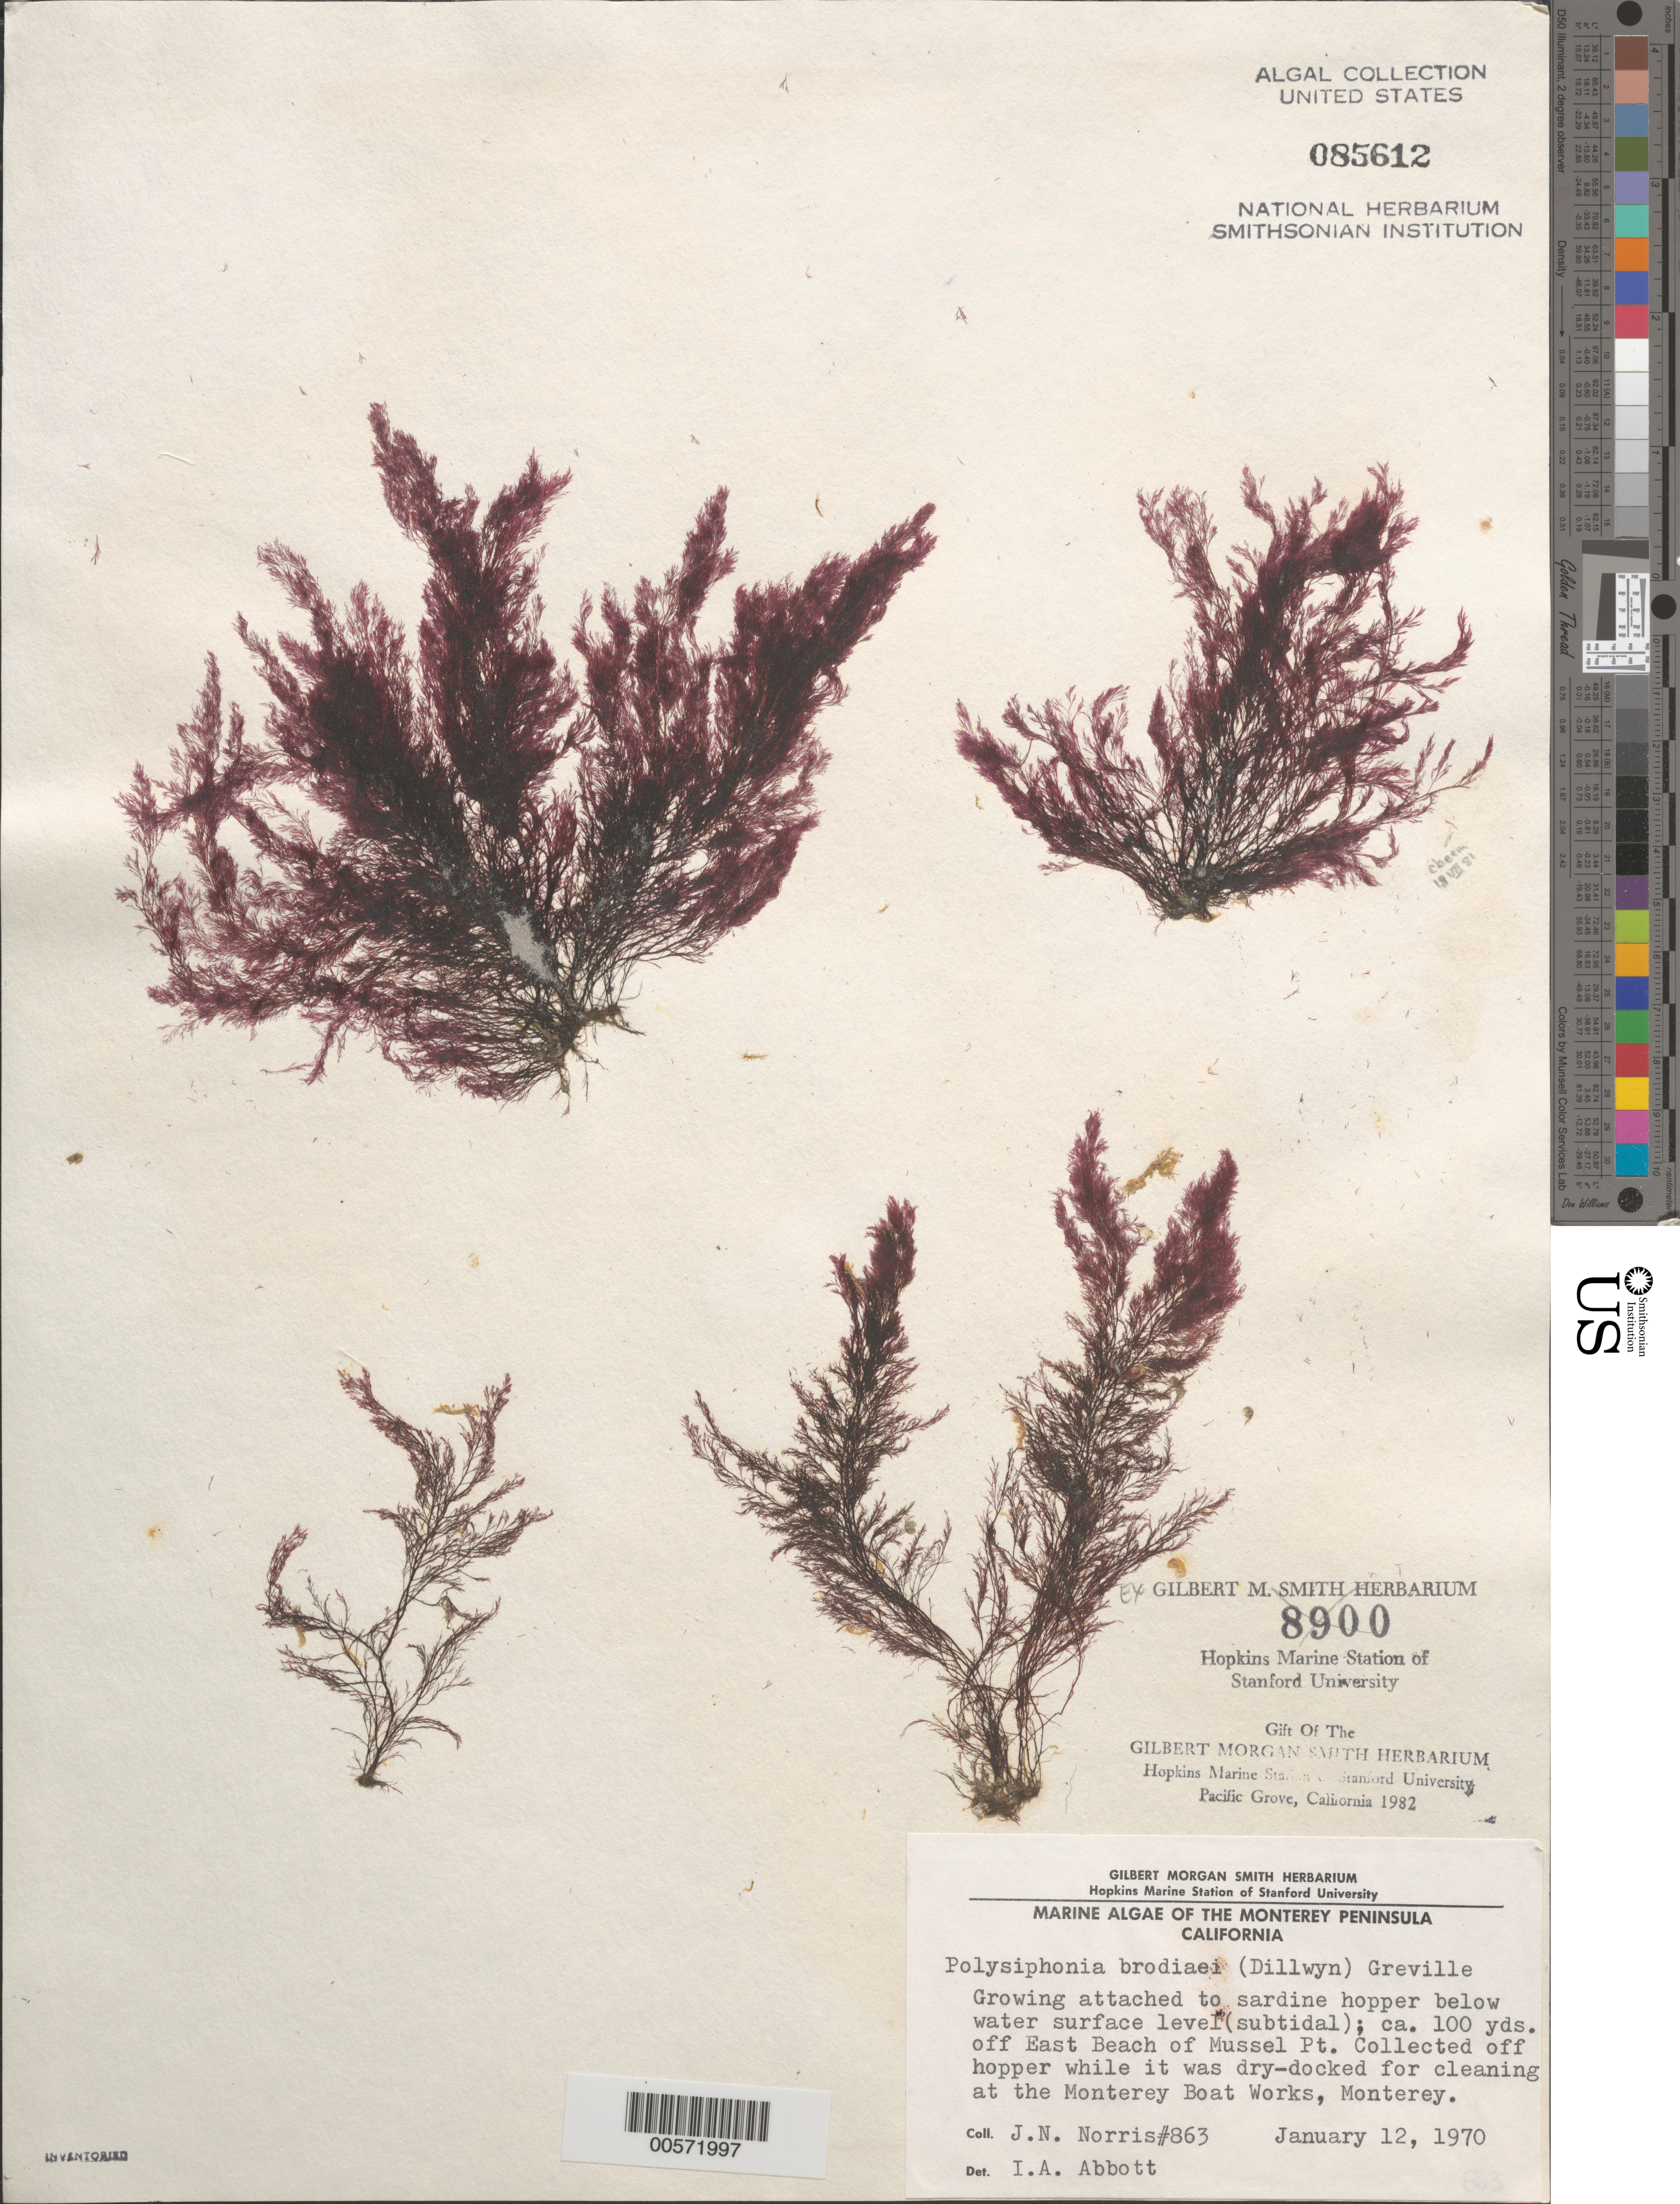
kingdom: Plantae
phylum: Rhodophyta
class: Florideophyceae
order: Ceramiales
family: Rhodomelaceae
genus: Polysiphonia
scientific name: Polysiphonia subulata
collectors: J. N. Norris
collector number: JN-863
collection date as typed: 12 Jan 1970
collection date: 1970-01-12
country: United States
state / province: California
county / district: Monterey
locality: Hopper off east beach of Mussel Point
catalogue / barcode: US 85612